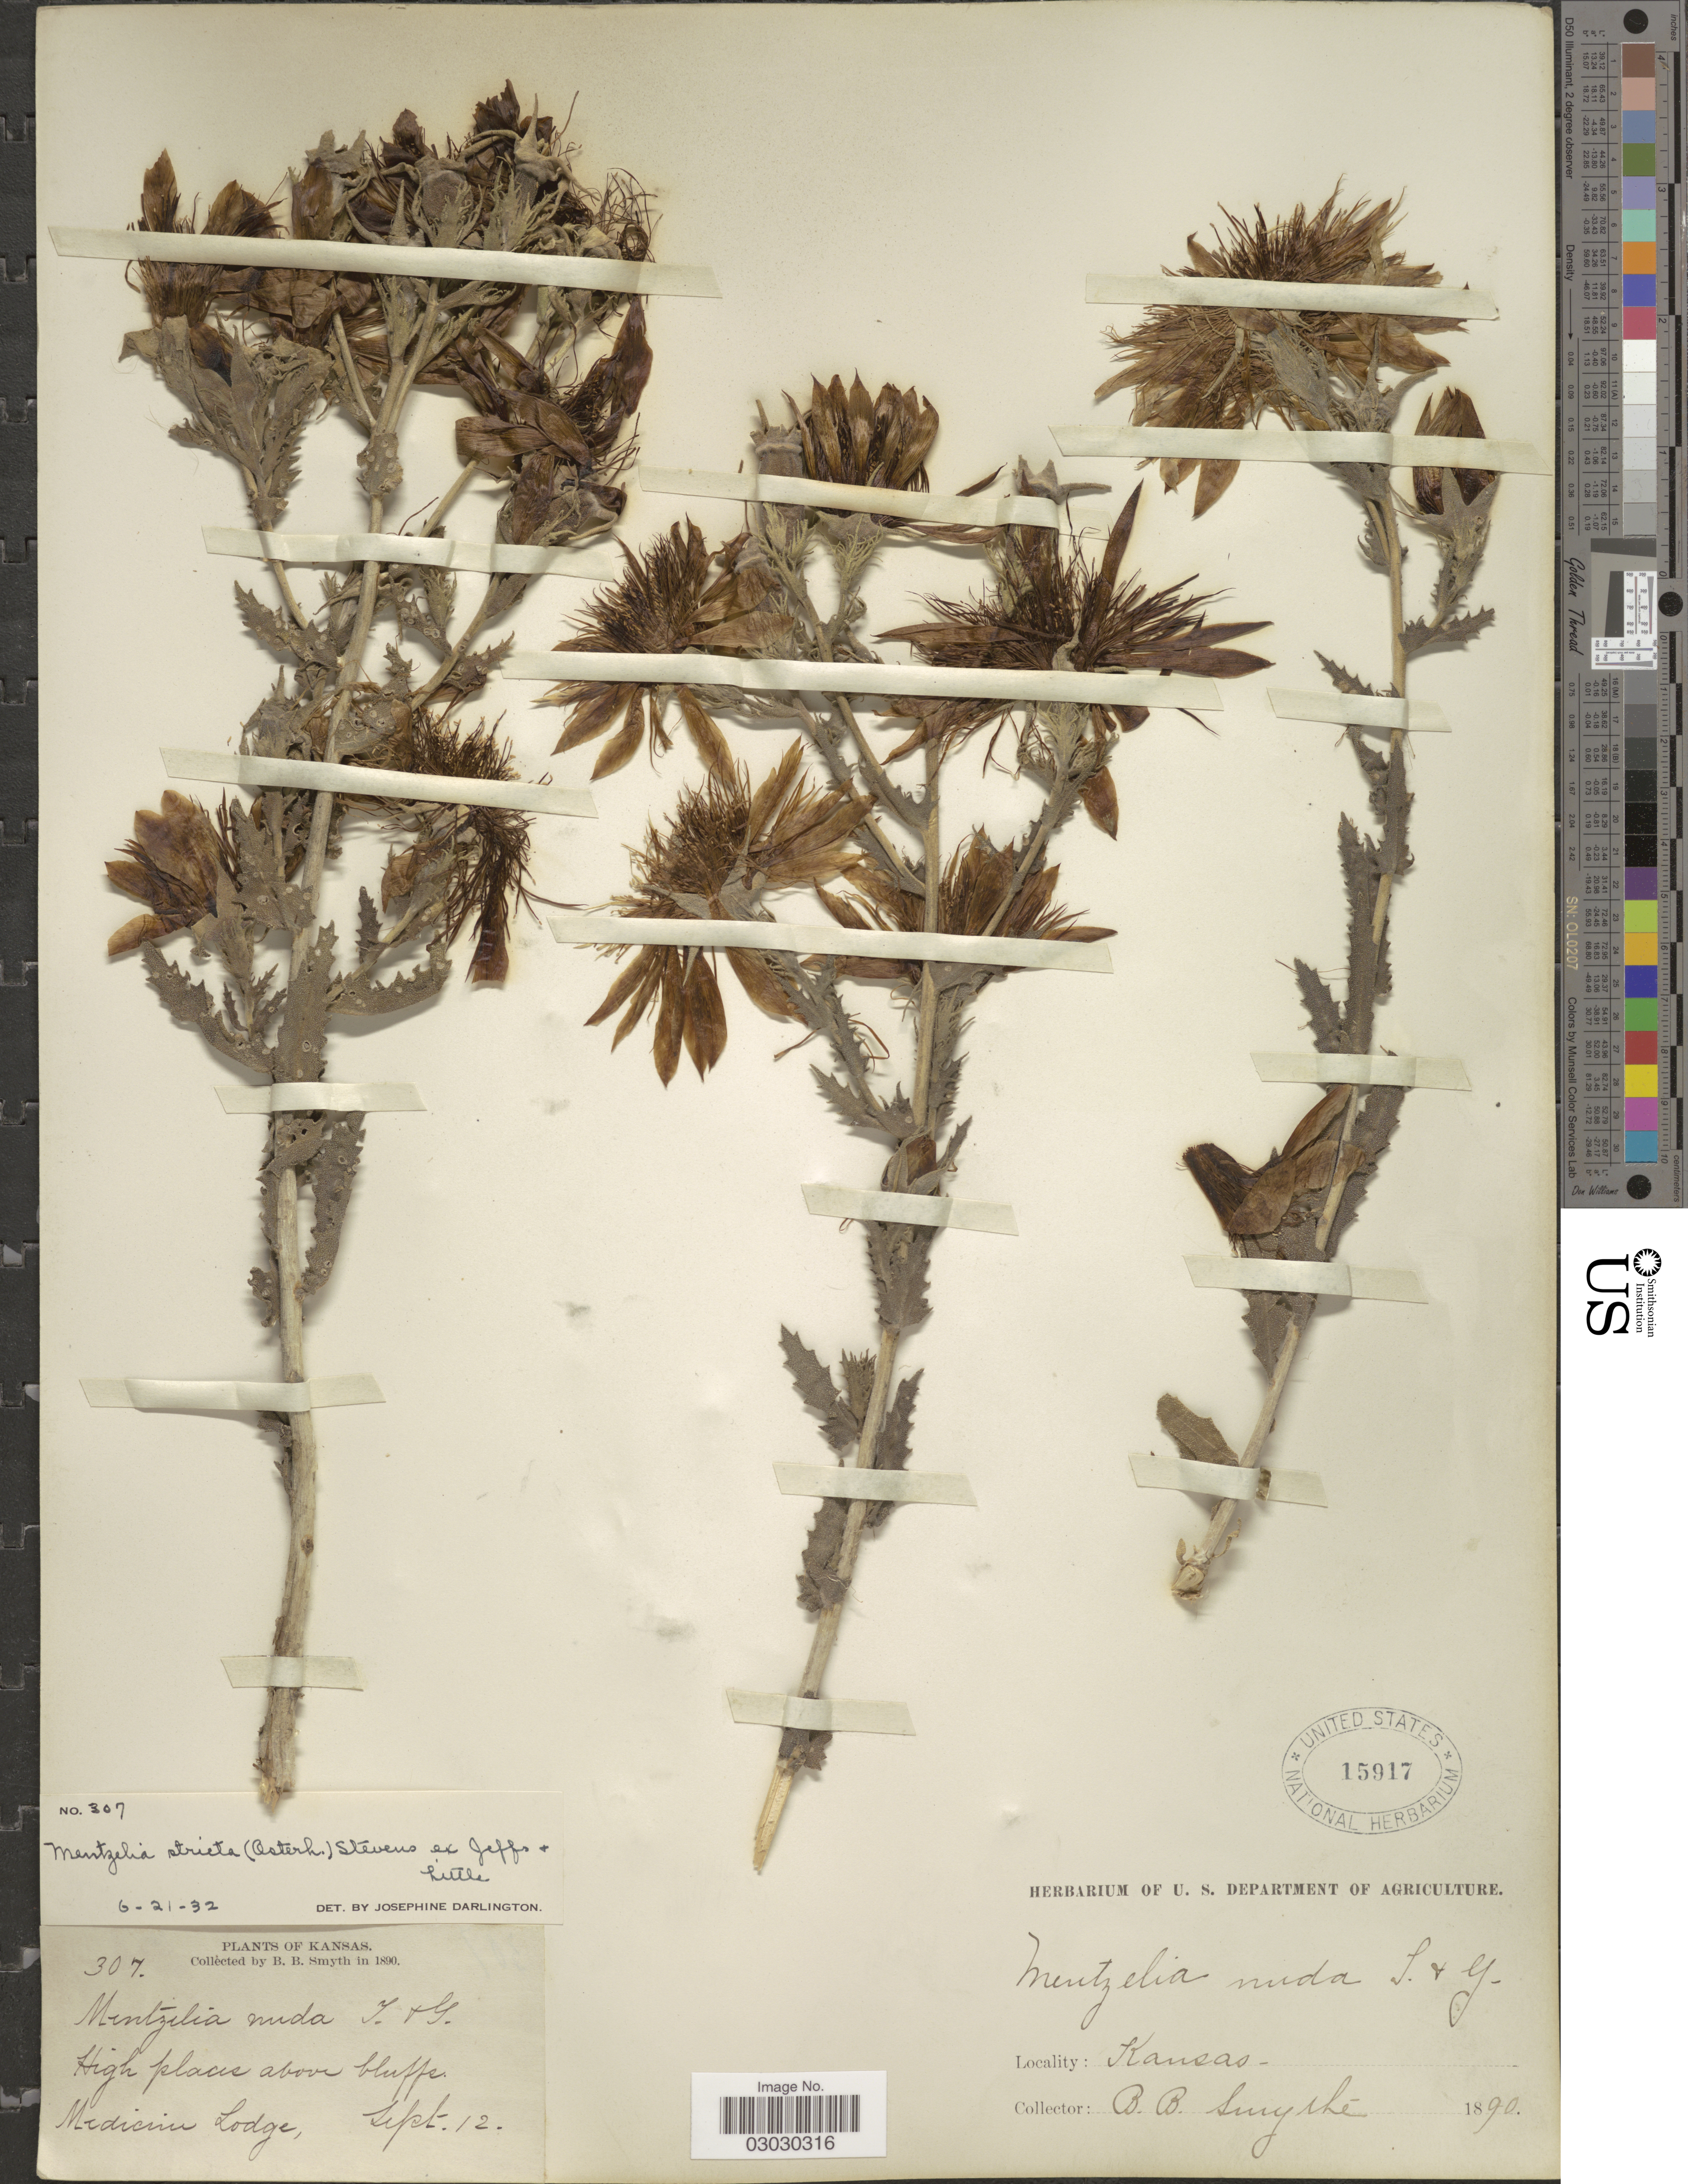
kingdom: Plantae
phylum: Tracheophyta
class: Magnoliopsida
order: Cornales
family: Loasaceae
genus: Mentzelia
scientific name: Mentzelia stricta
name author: (Osterh.) Stevens ex Jeffs & Little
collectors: B. Smyth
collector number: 307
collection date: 1890-09-12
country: United States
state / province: Kansas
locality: High places above bluffs, Medicine Lodge.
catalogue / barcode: US 15917